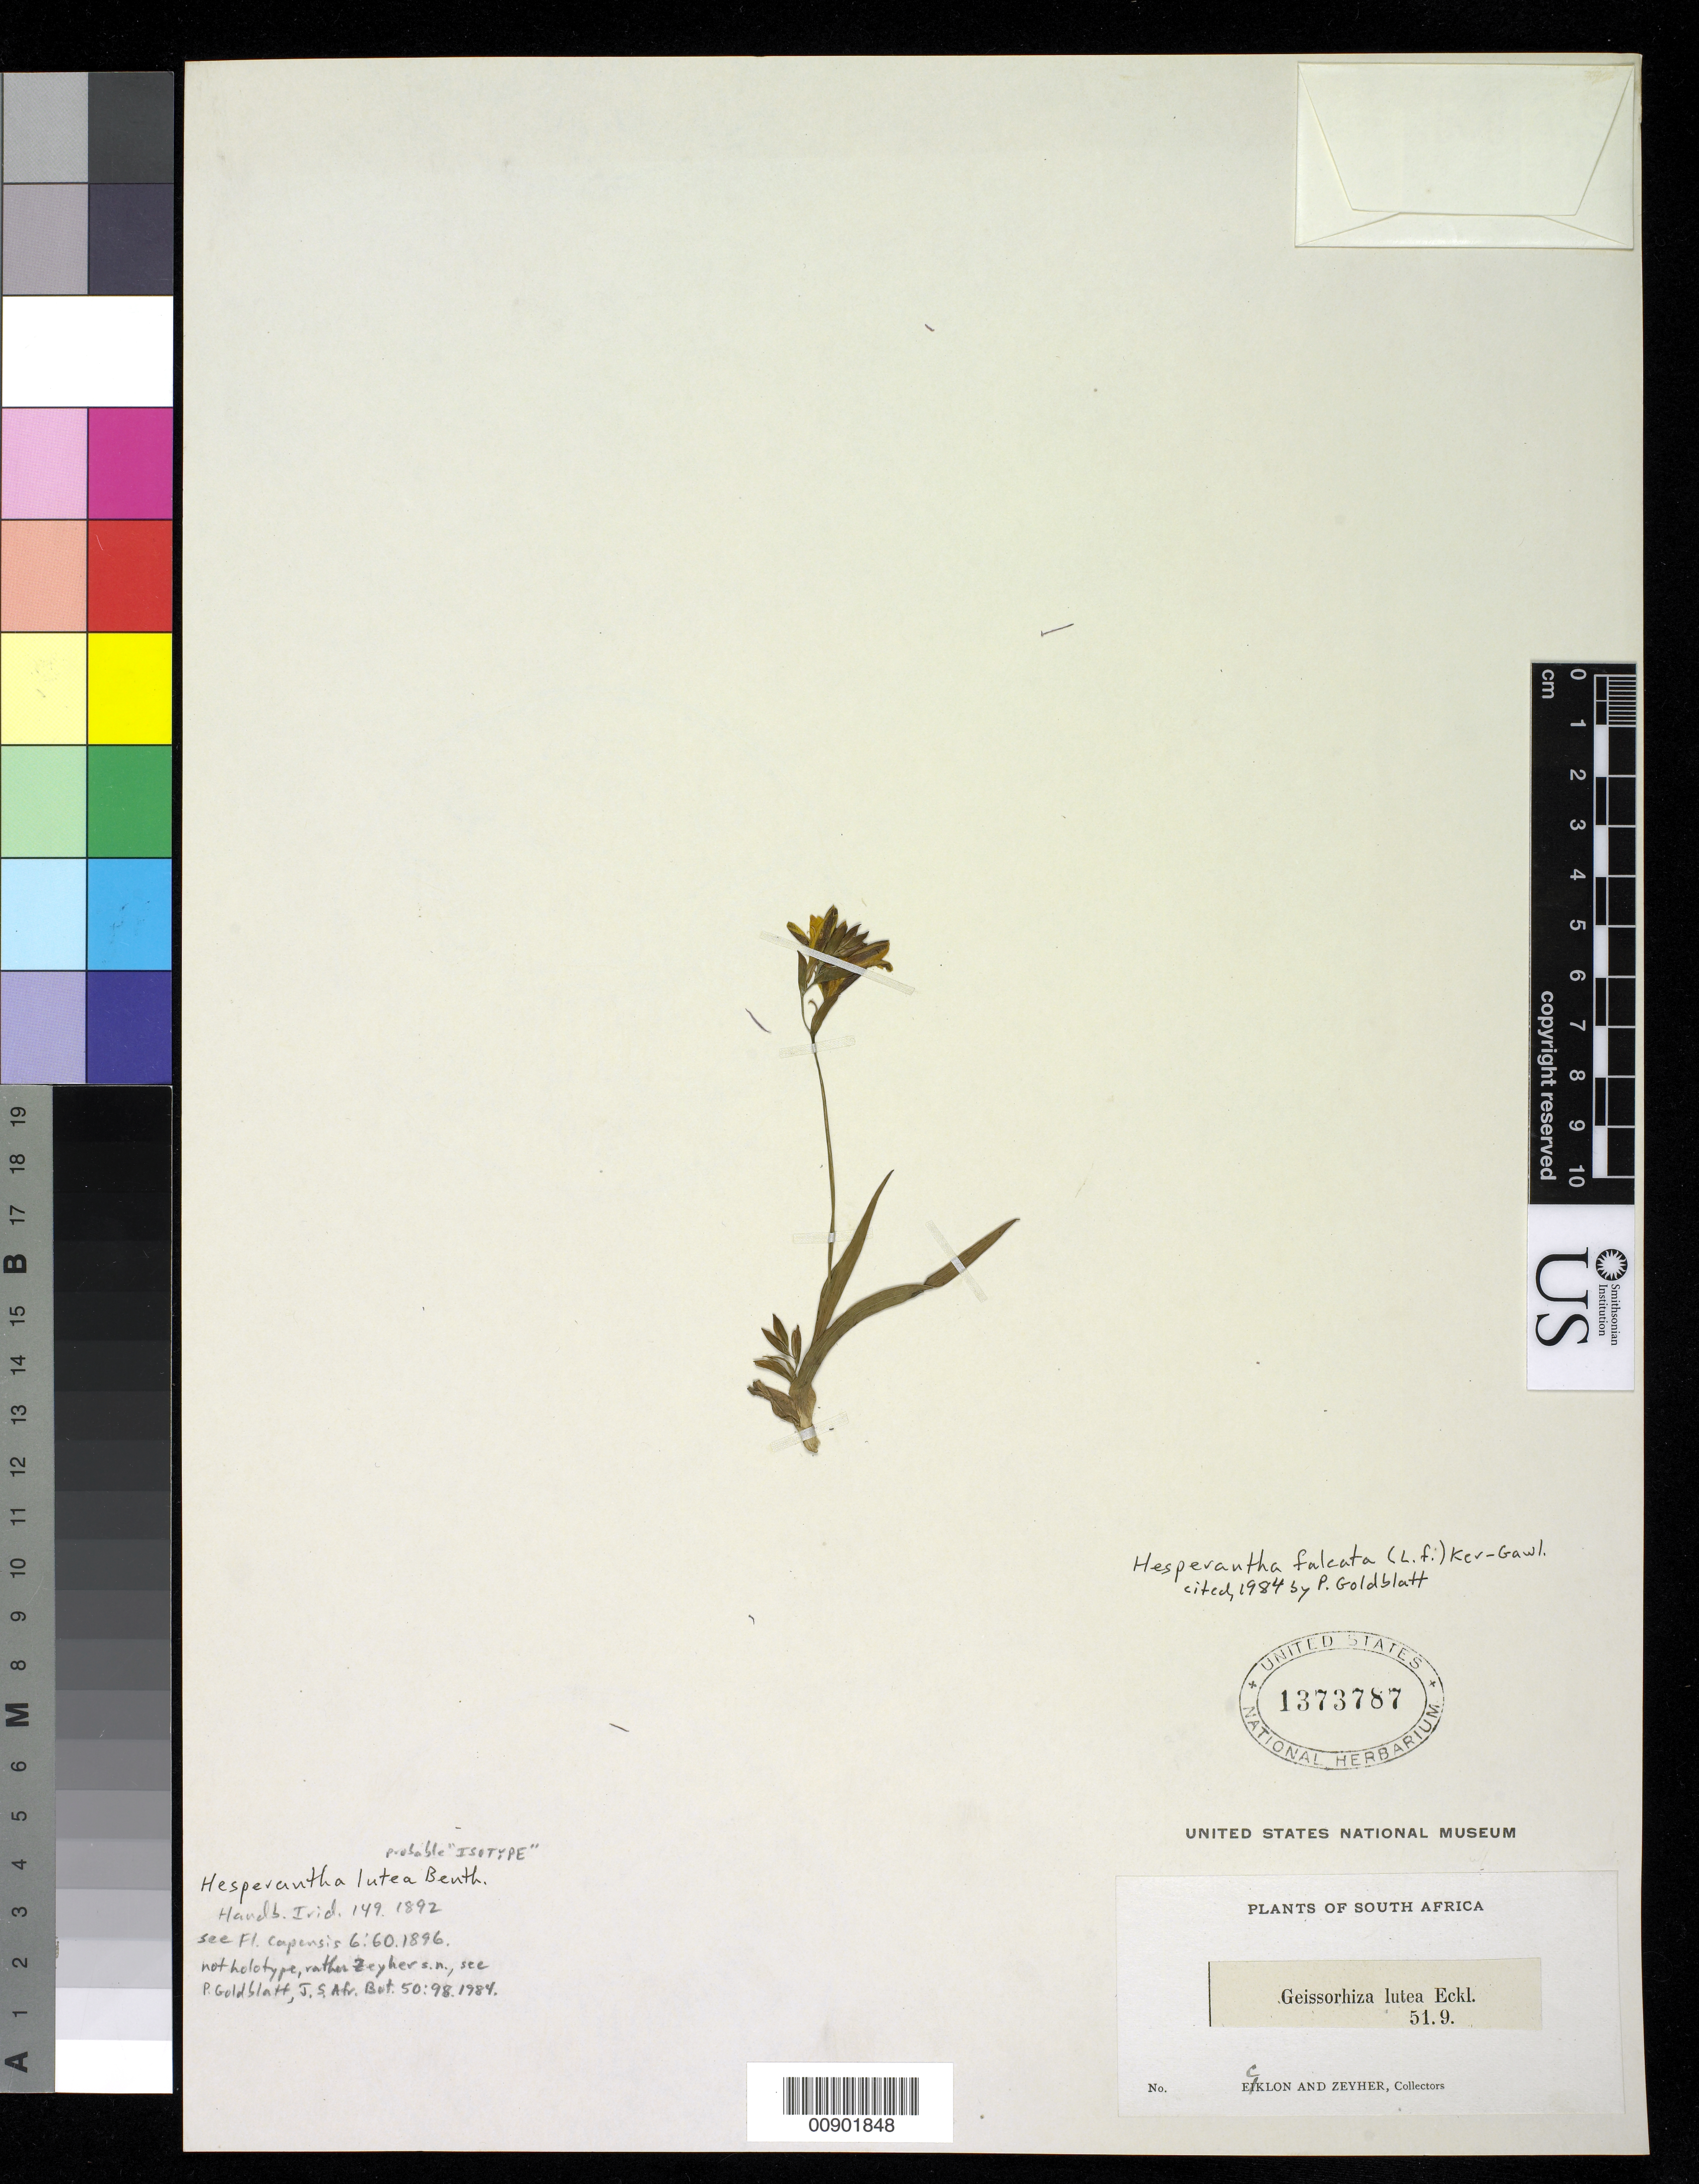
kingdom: Plantae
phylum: Tracheophyta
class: Liliopsida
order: Asparagales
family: Iridaceae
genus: Hesperantha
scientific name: Hesperantha lutea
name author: Benth. ex Baker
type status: Possible Isotype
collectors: C. F. Ecklon & C. Zeyher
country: South Africa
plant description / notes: Cited by Goldblatt (as "Hesperantha lutea Eckl. Ex Baker"), J. S. Afr. Bot. 50: 98 (1984). Baker cites "H. lutea Benth. Gen. Plant. iii. 702" and "Geissorhiza lutea Ecklon" [both apparently nom. nud.].; "Geissorhiza lutea Eckl. 51.9"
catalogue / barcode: US 1373787